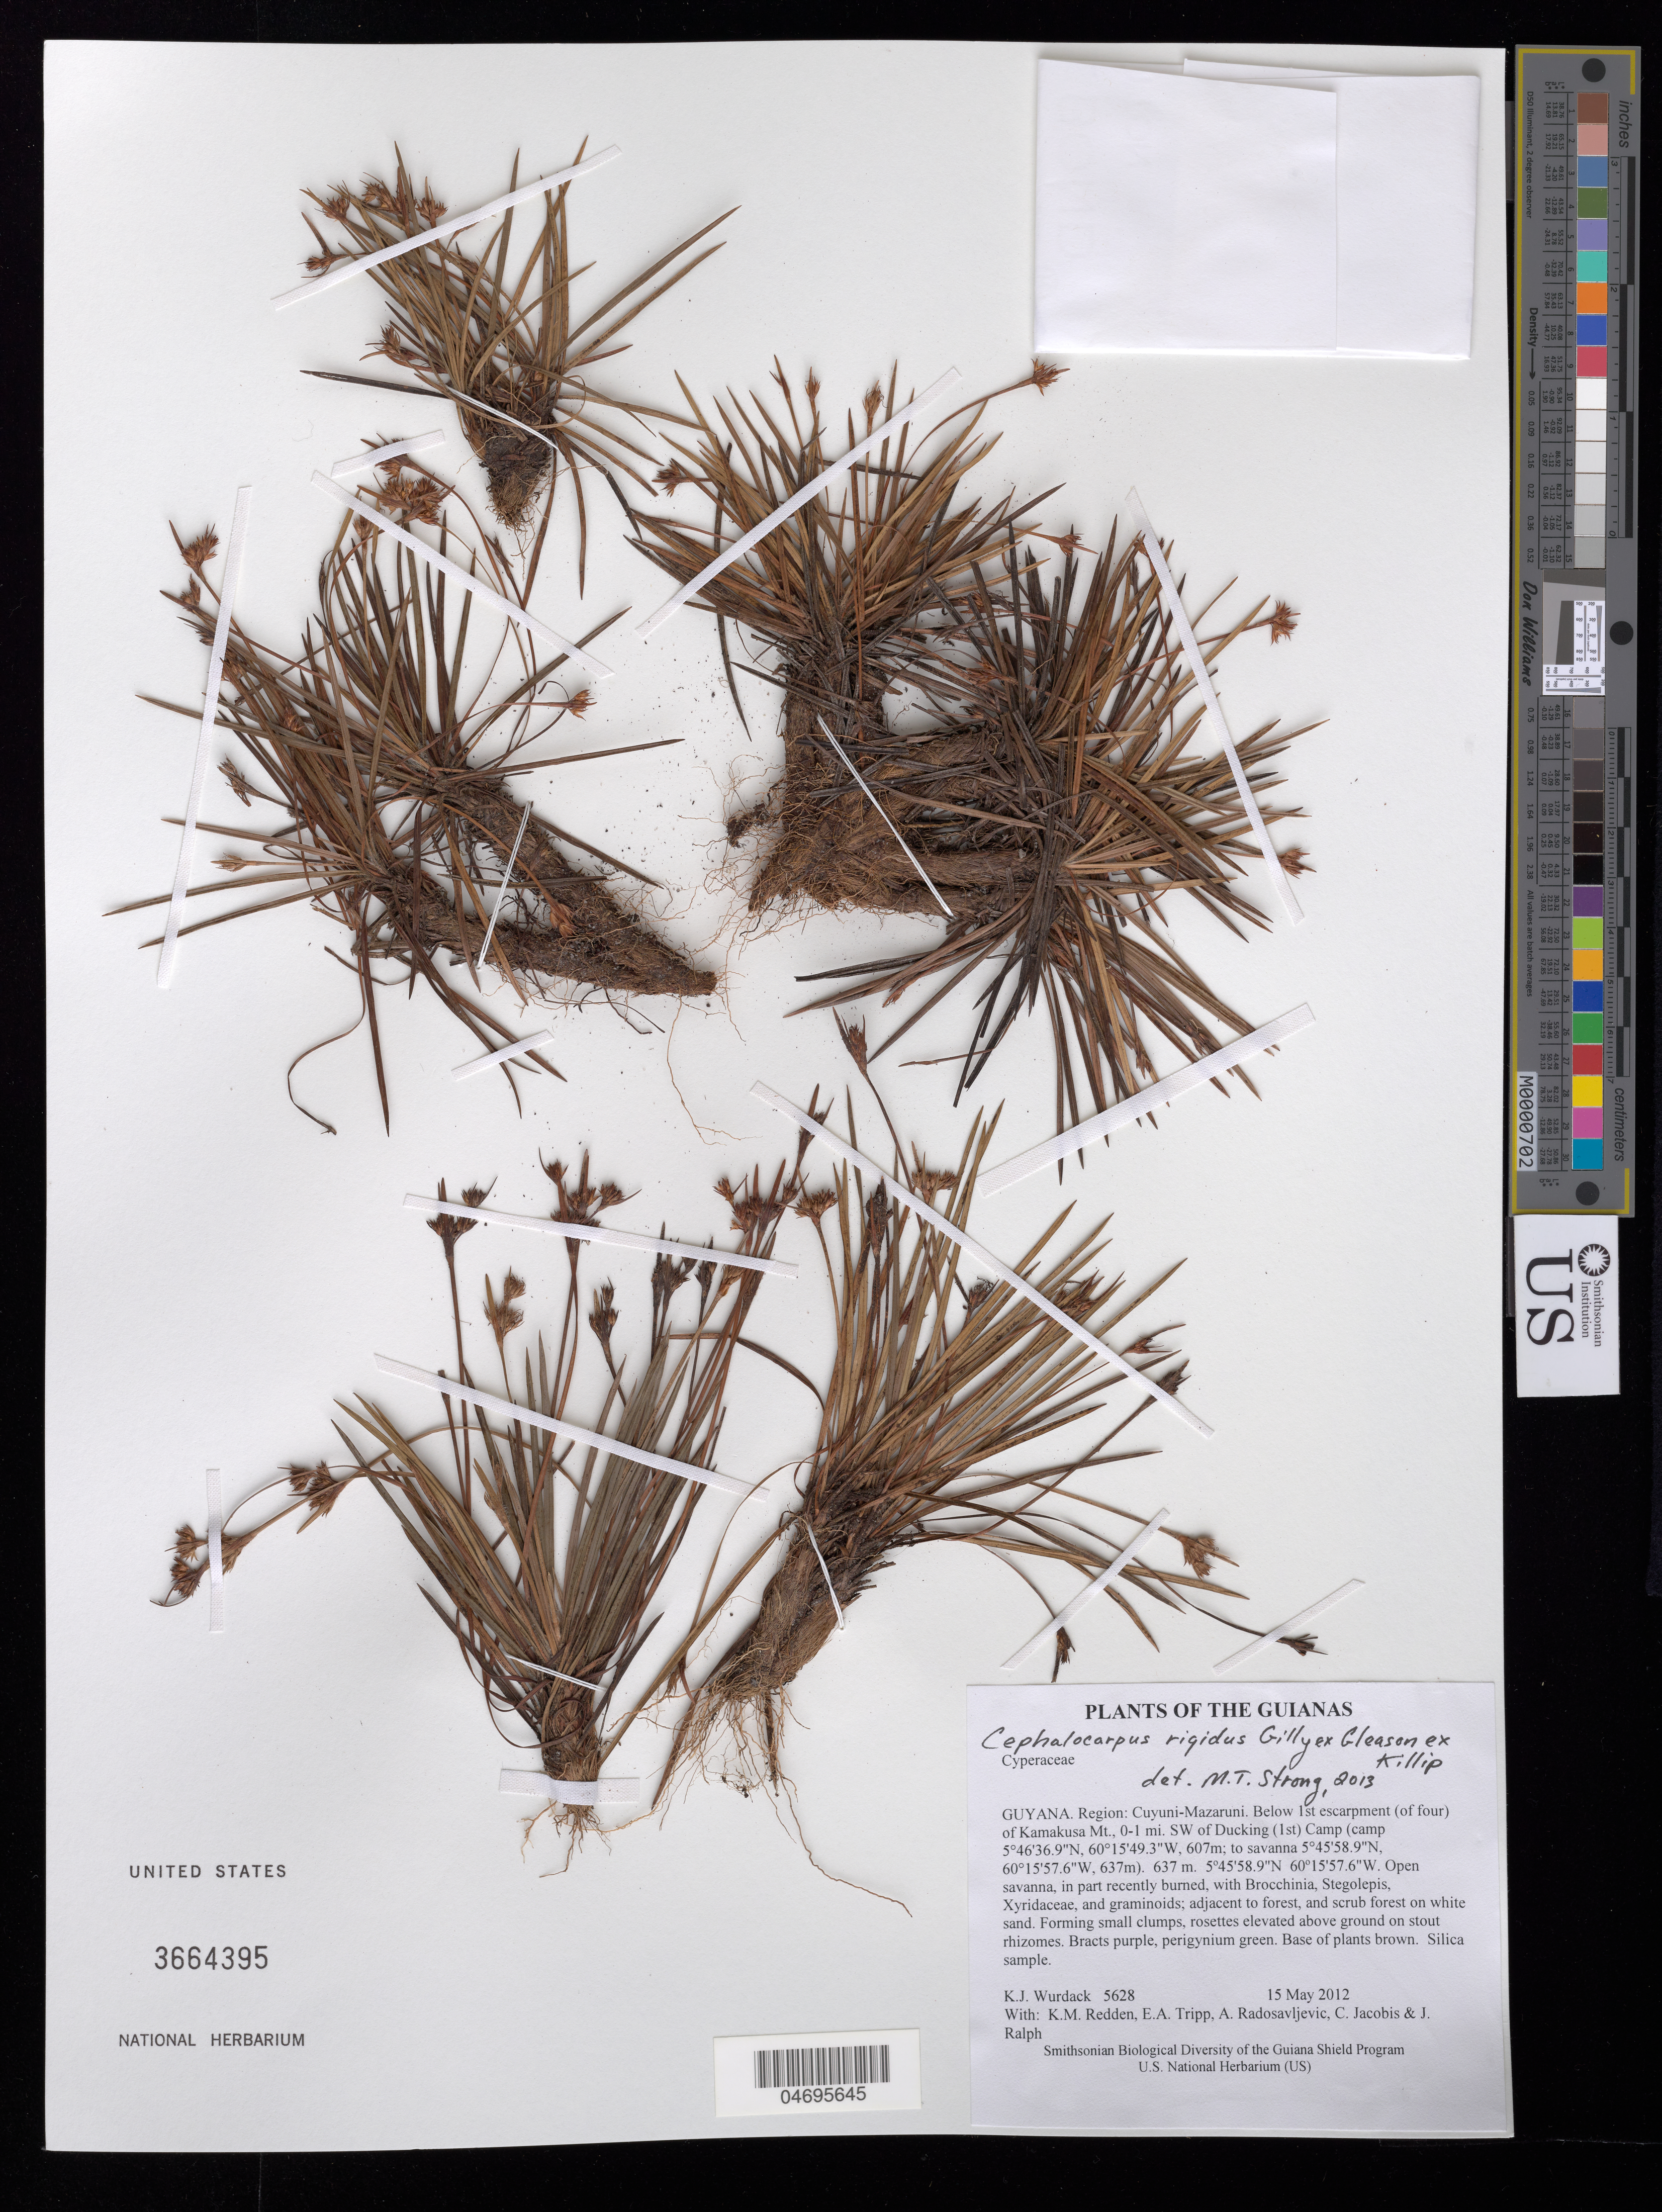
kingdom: Plantae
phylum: Tracheophyta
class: Liliopsida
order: Poales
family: Cyperaceae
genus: Cephalocarpus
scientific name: Cephalocarpus rigidus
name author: Gilly ex Gleason & Killip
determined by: Strong, M. T., (US), Smithsonian Institution - National Museum of Natural History (UNITED STATES)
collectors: K. Wurdack, K. M. Redden, E. Tripp, A. Radosavljevic, C. Jacobis & J. Ralph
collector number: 5628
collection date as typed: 15 May 2012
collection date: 2012-05-15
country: Guyana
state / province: Cuyuni-Mazaruni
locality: Below 1st escarpment (of four) of Kamakusa Mt., 0-1 mi. SW of Ducking (1st) Camp (camp 5°46'36.9"N, 60°15'49.3"W, 607m; to savanna 5°45'58.9"N, 60°15'57.6"W, 637m)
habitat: Open savanna, in part recently burned, with Brocchinia, Stegolepis, Xyridaceae, and graminoids; adjacent to forest, and scrub forest on white sand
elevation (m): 637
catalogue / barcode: US 3664395